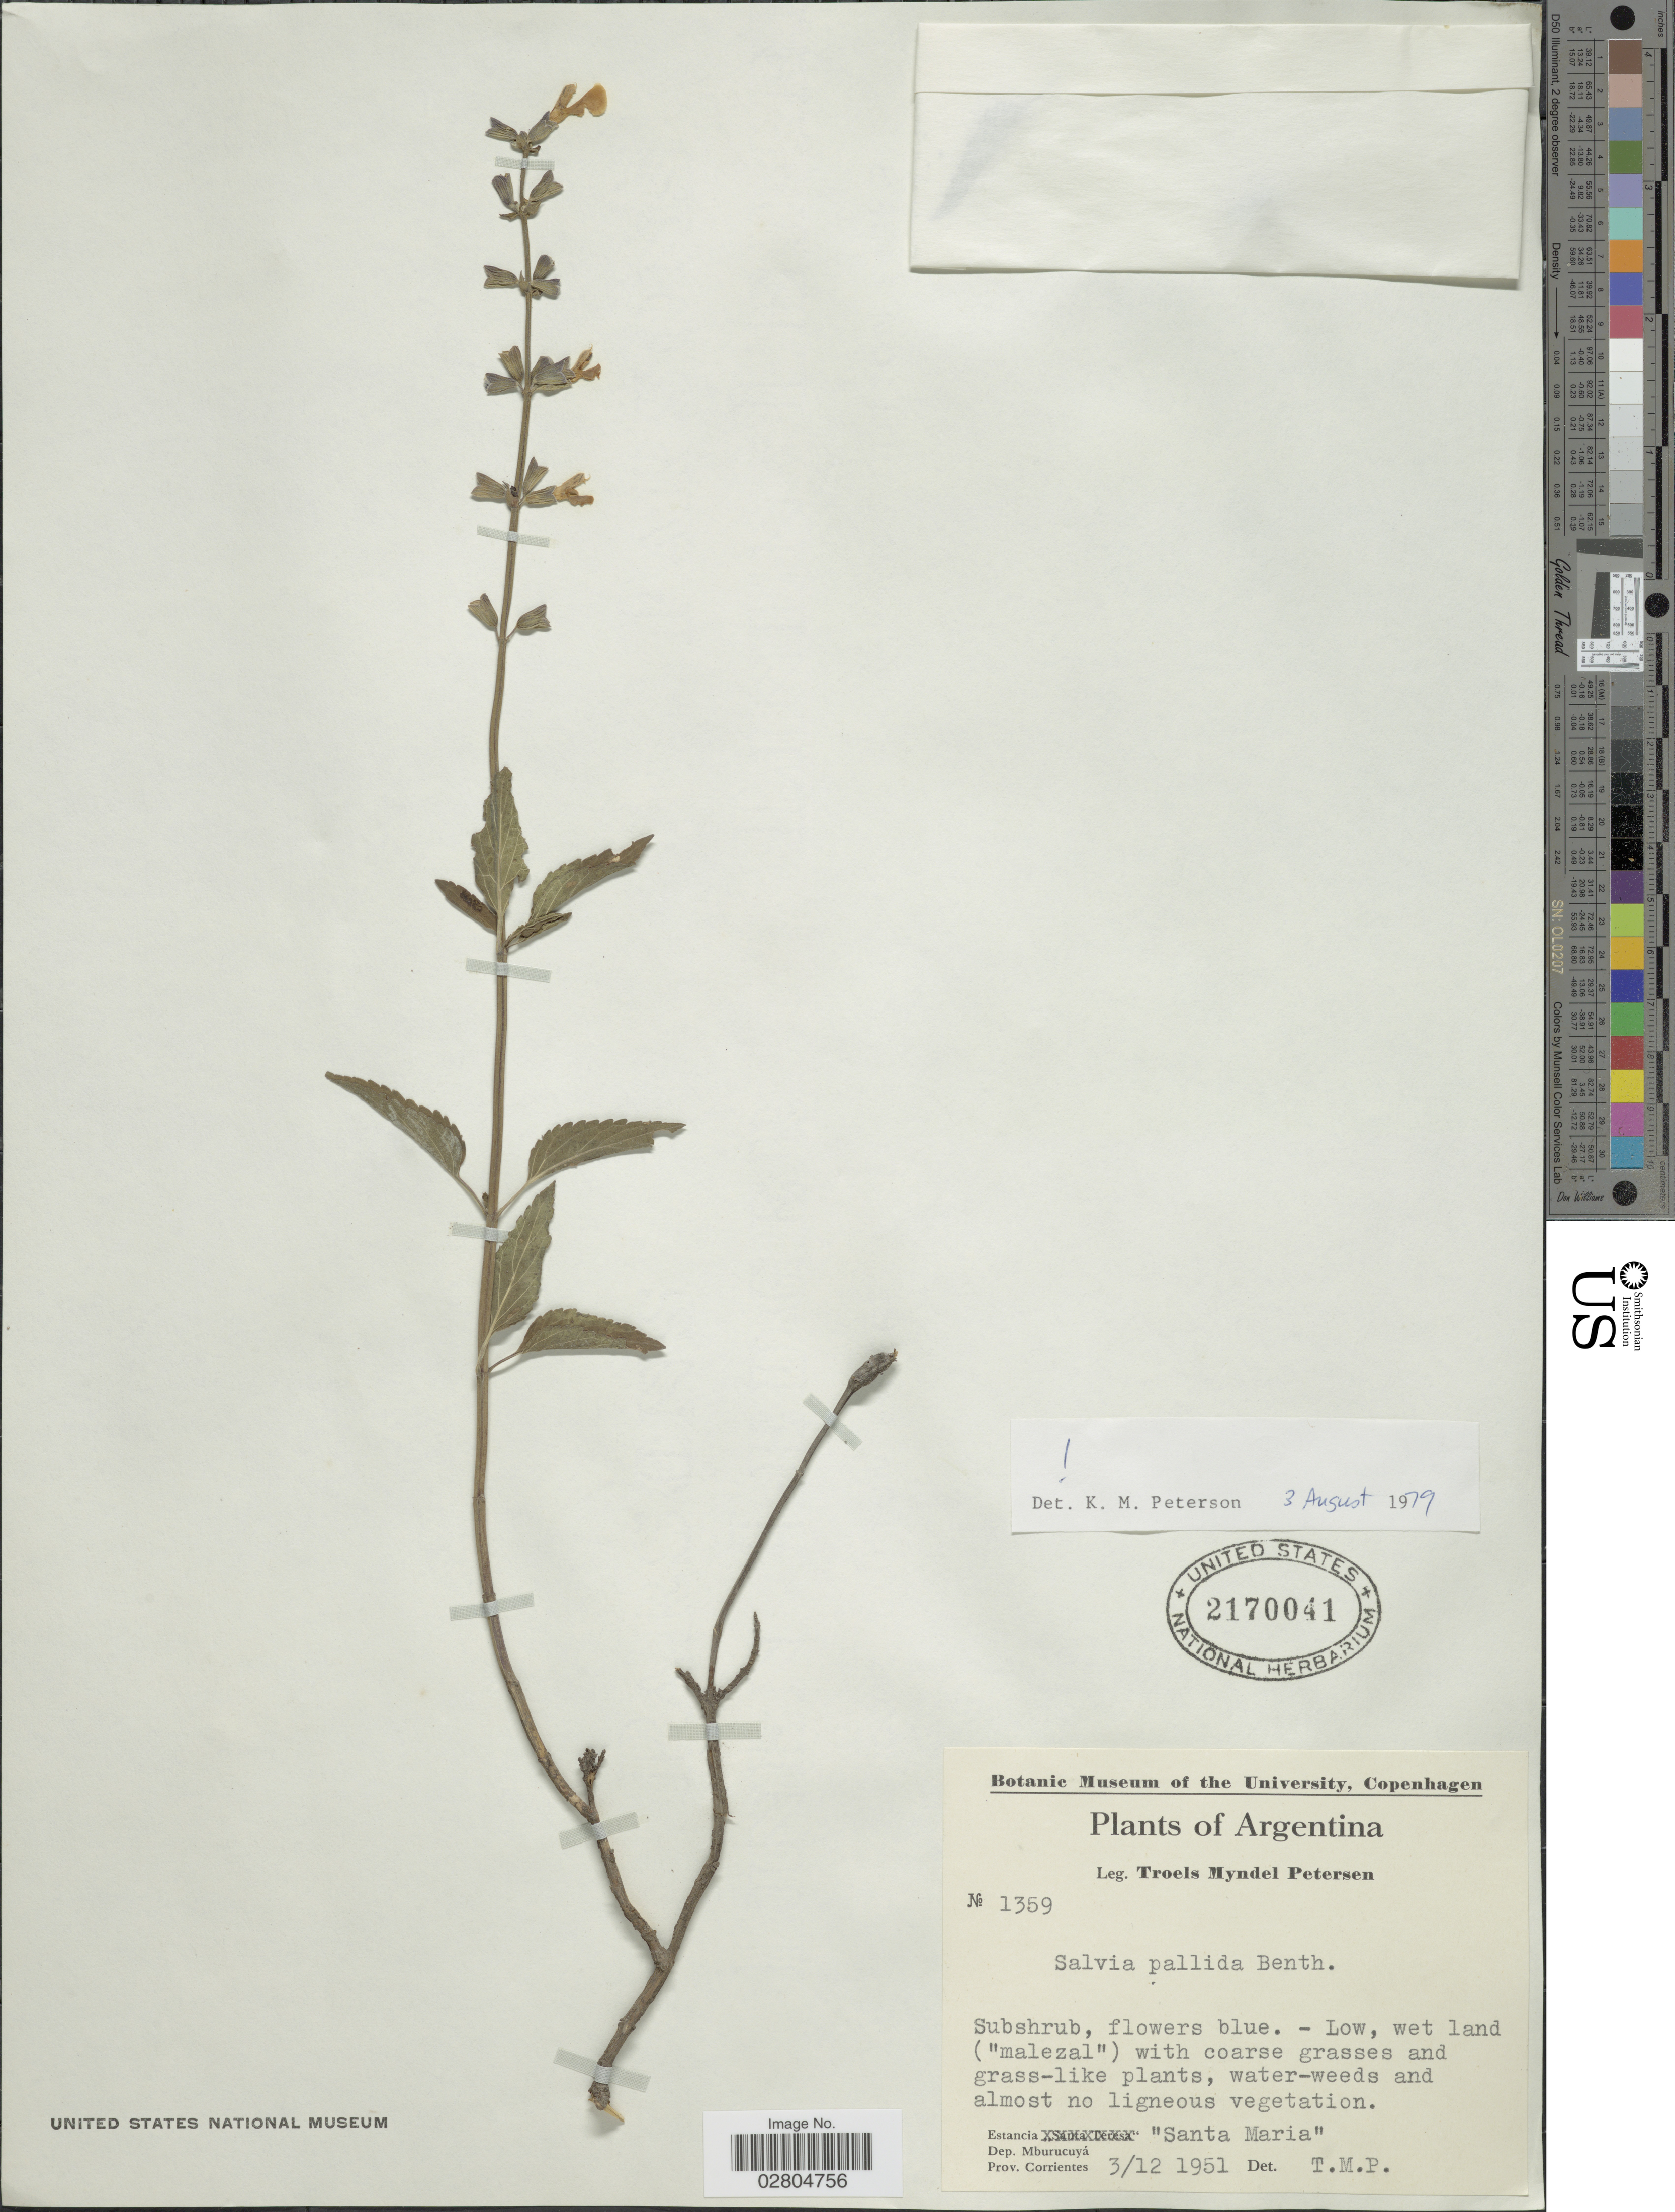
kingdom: Plantae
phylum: Tracheophyta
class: Magnoliopsida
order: Lamiales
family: Lamiaceae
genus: Salvia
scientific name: Salvia pallida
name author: Benth.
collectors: T. M. Petersen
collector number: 1359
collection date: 1951-12-03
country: Argentina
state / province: Corrientes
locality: Estancia "Santa Maria" Dep. Mburucuya.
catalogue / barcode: US 2170041